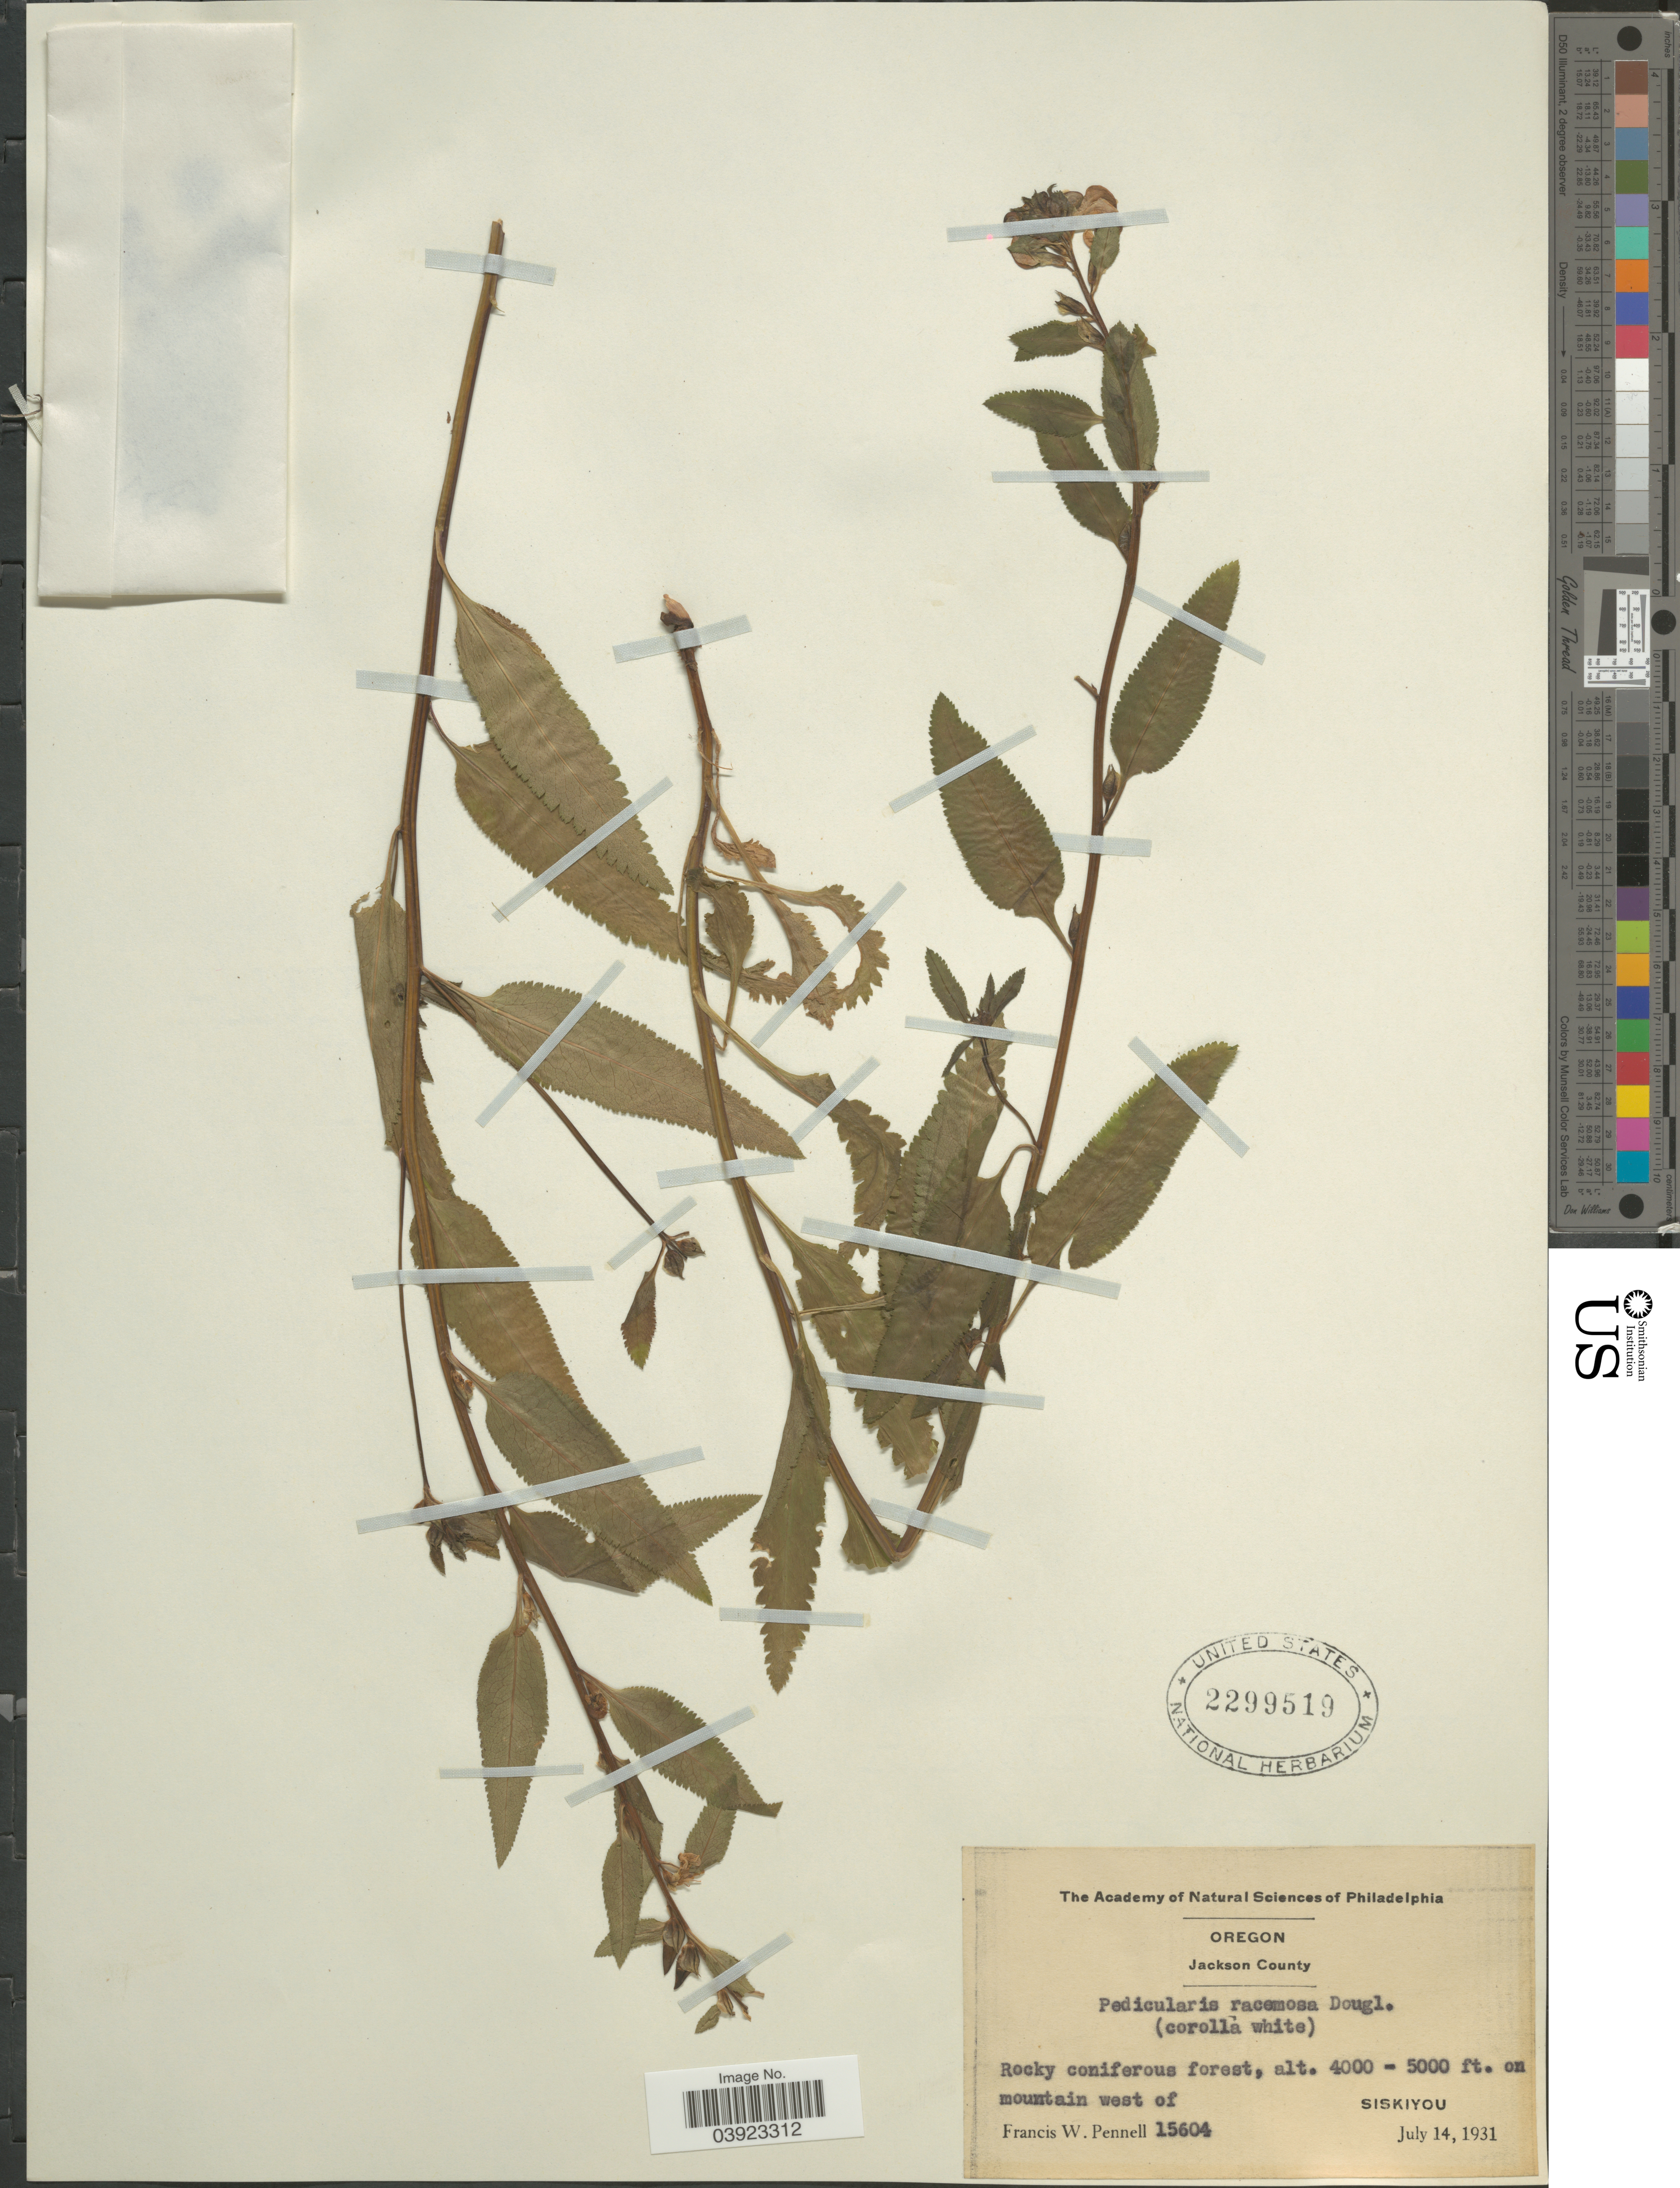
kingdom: Plantae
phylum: Tracheophyta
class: Magnoliopsida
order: Lamiales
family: Orobanchaceae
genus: Pedicularis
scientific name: Pedicularis racemosa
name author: Douglas ex Benth.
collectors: F. W. Pennell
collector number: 15604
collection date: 1931-07-14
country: United States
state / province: Oregon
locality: Jackson County. On mountain west of Siskiyou.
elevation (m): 1219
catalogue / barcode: US 2299519